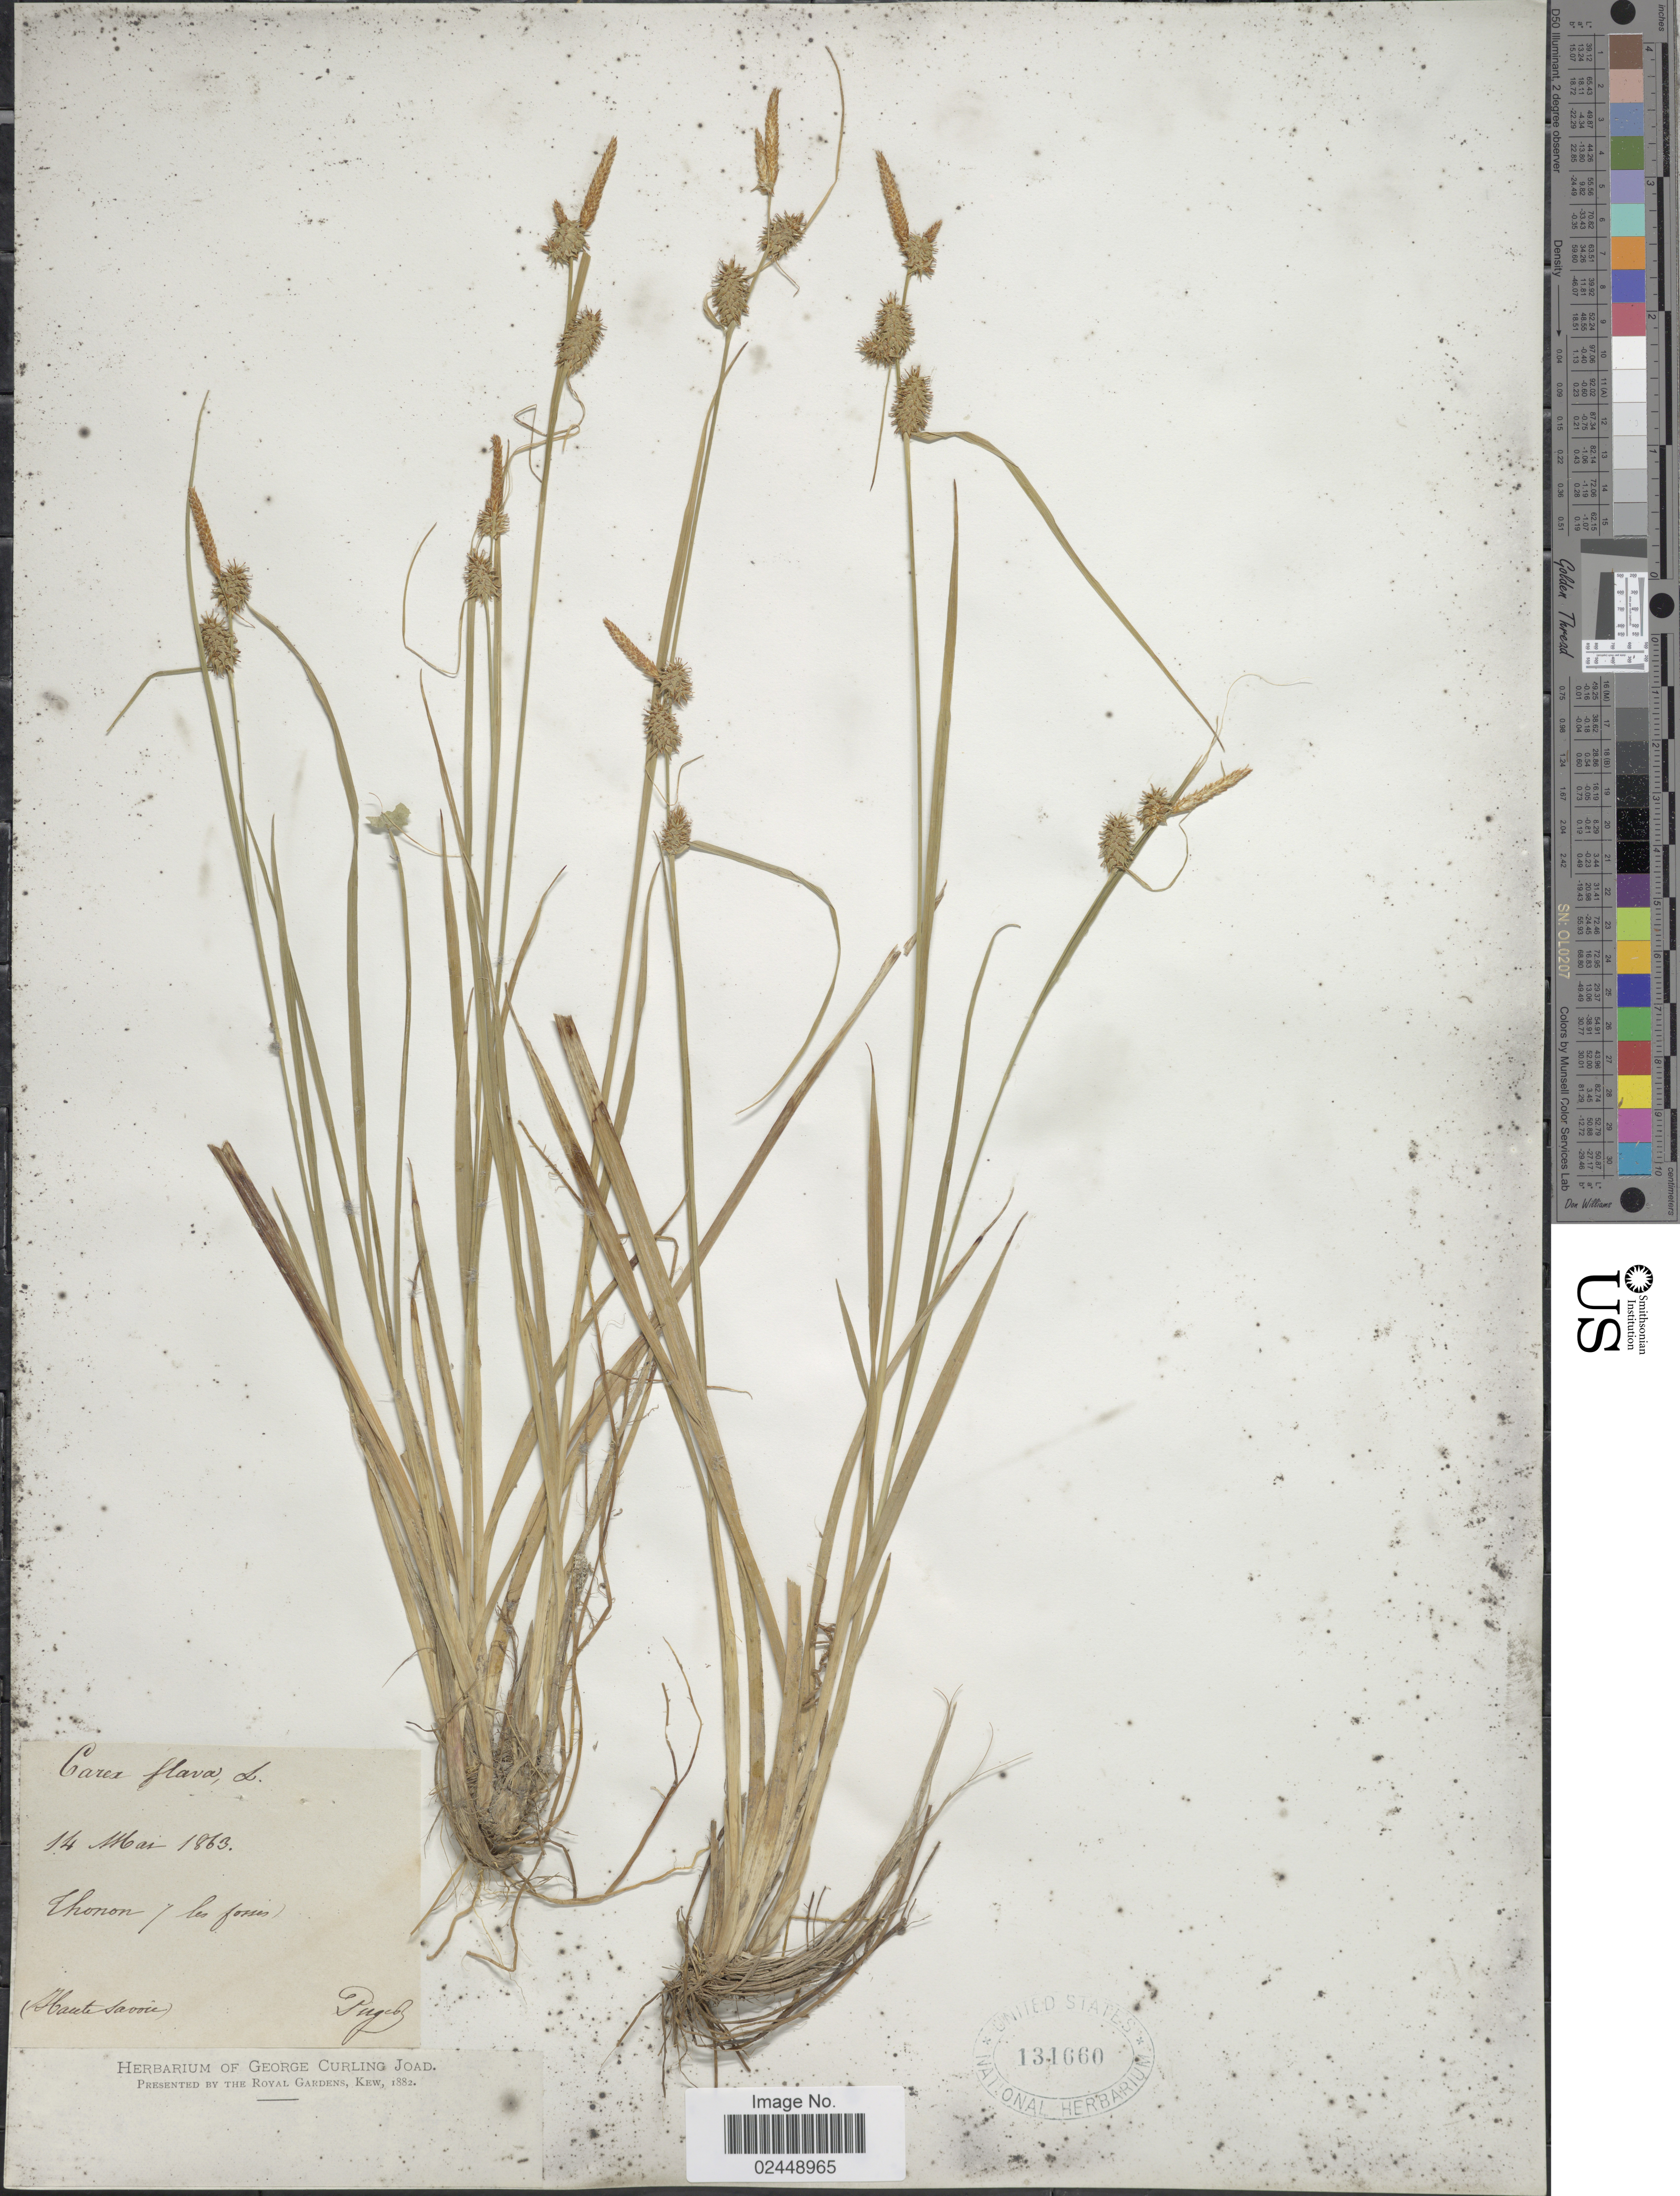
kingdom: Plantae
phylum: Tracheophyta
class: Liliopsida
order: Poales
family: Cyperaceae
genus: Carex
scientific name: Carex flava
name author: L.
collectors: -. Puget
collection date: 1863-05-14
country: France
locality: Thonon les fosser, (Haute savoie)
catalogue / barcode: US 131660